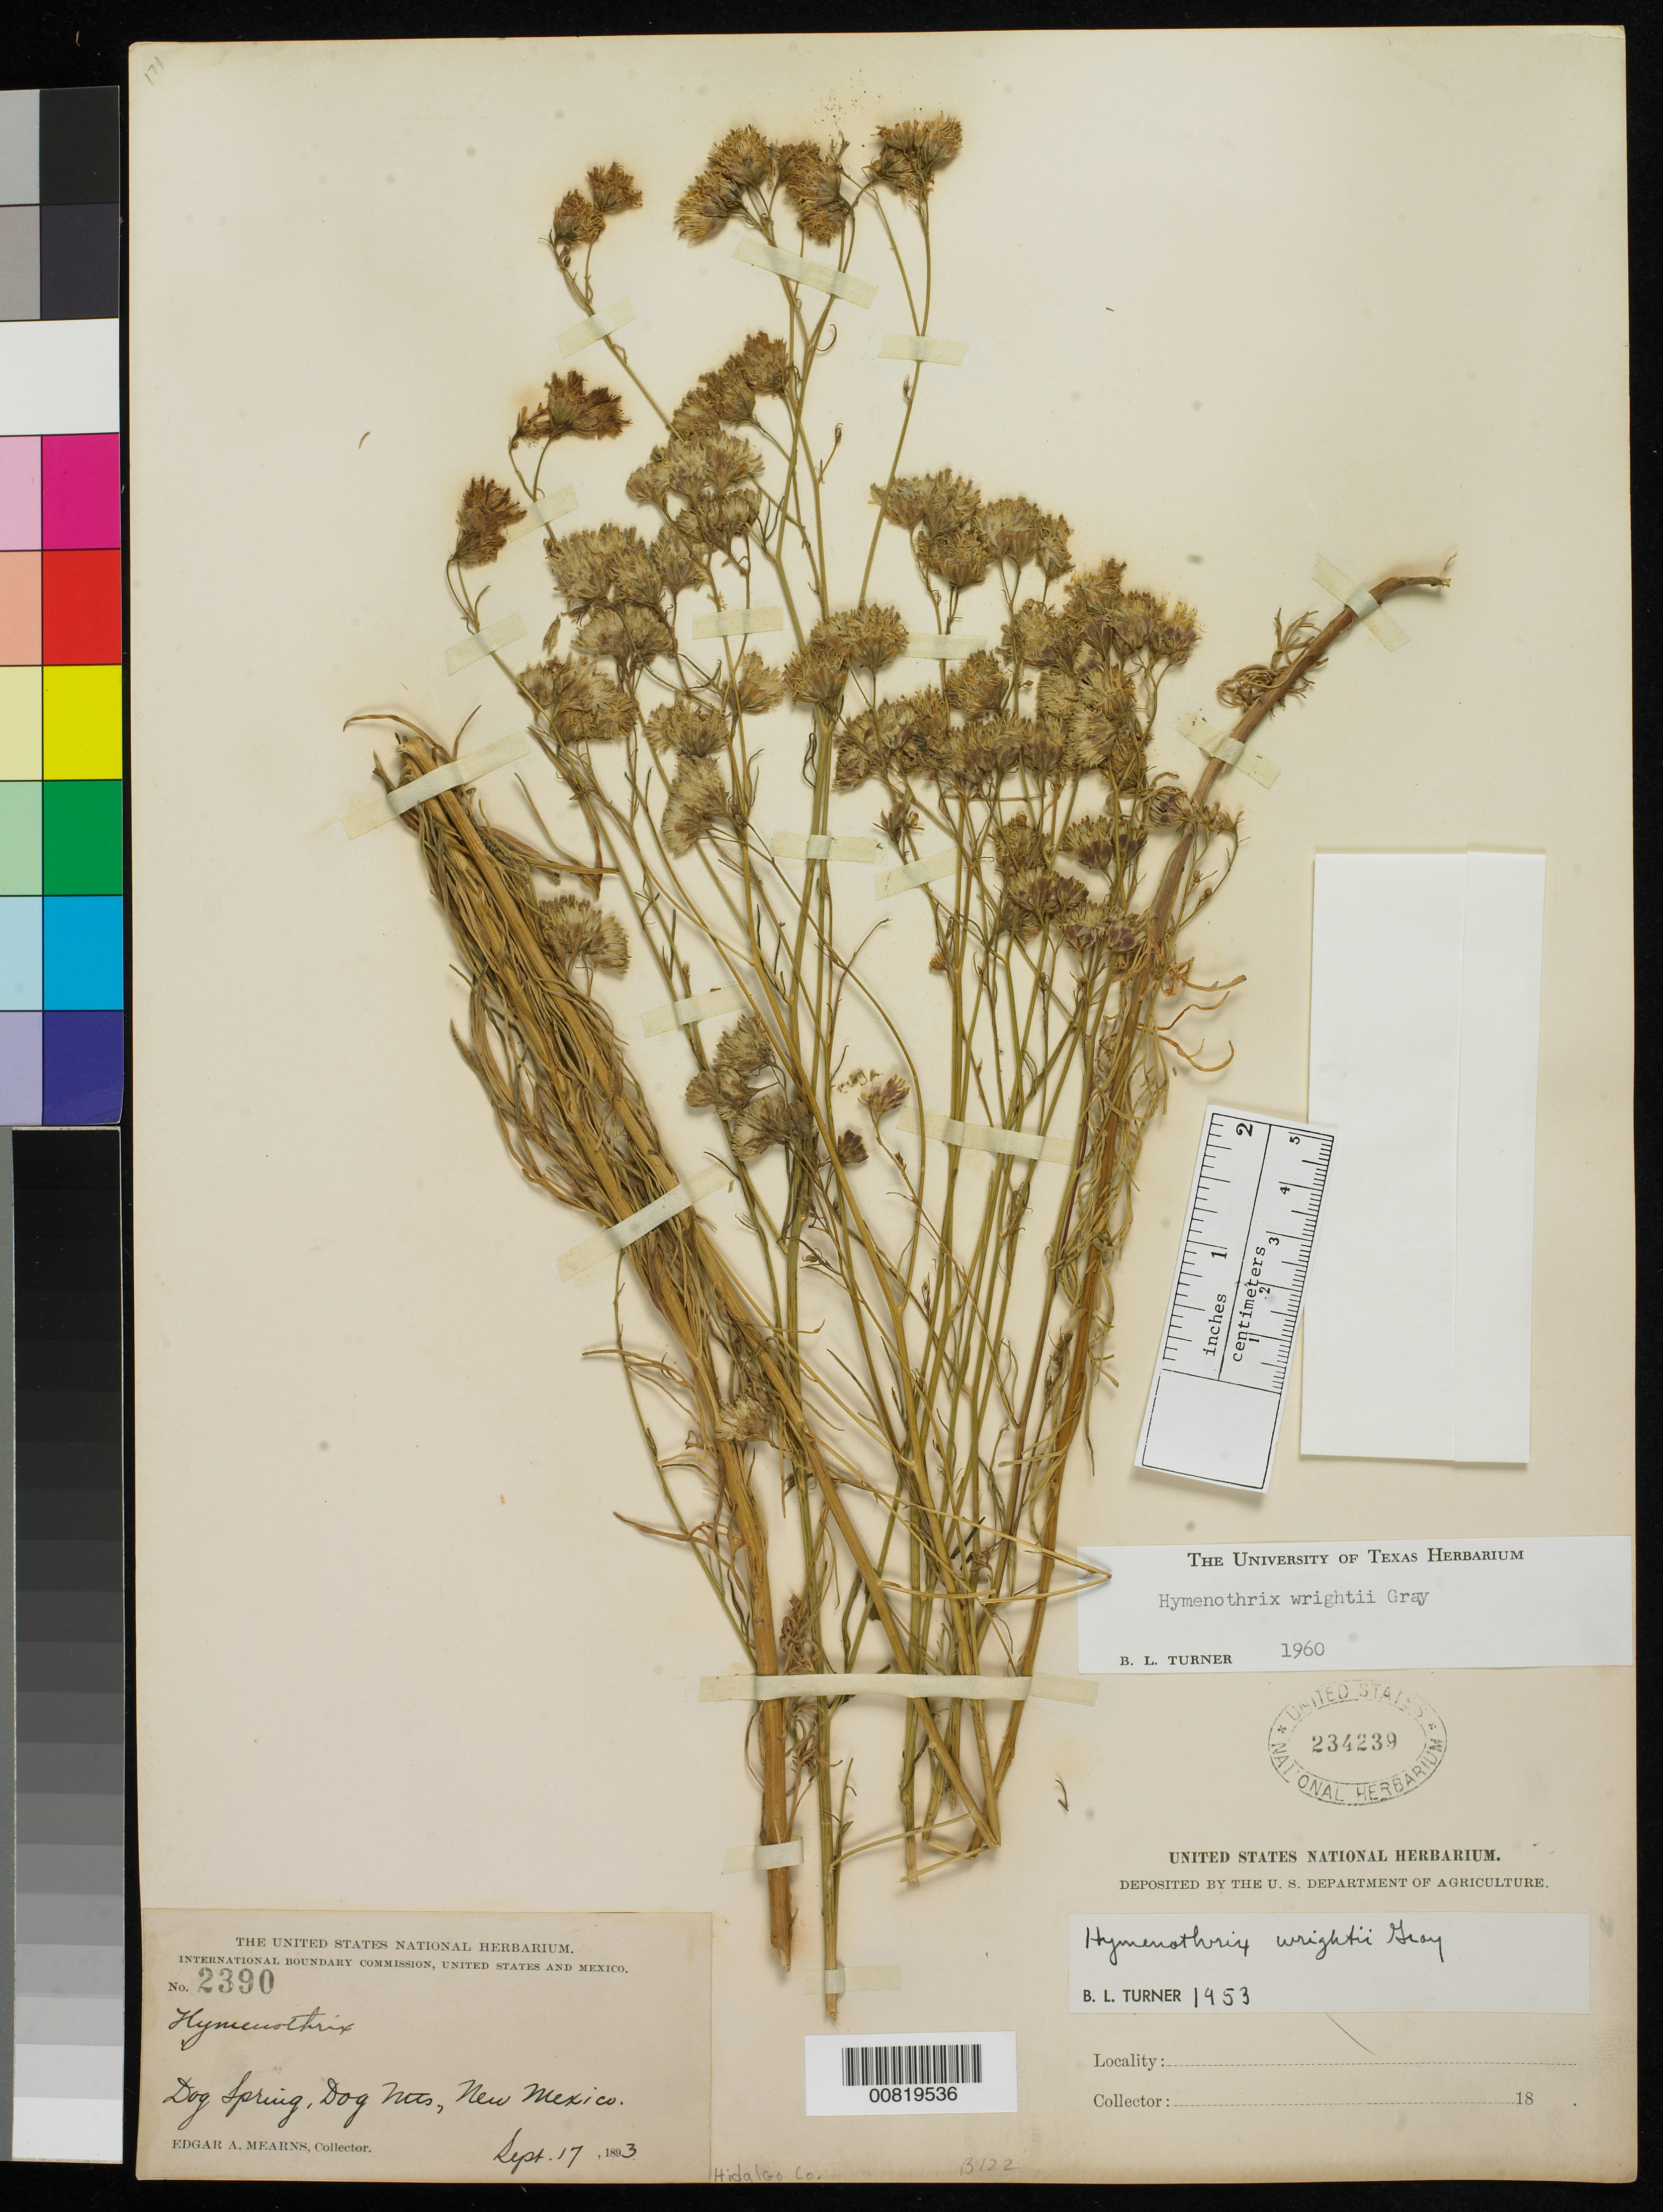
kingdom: Plantae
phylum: Tracheophyta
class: Magnoliopsida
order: Asterales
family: Asteraceae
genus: Hymenothrix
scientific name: Hymenothrix wrightii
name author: A. Gray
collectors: E. A. Mearns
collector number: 2390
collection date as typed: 17 Sep 1893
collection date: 1893-09-17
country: United States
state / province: New Mexico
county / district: Hidalgo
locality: Dog Spring, Dog Mts., Hidalgo County, New Mexico.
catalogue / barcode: US 234239